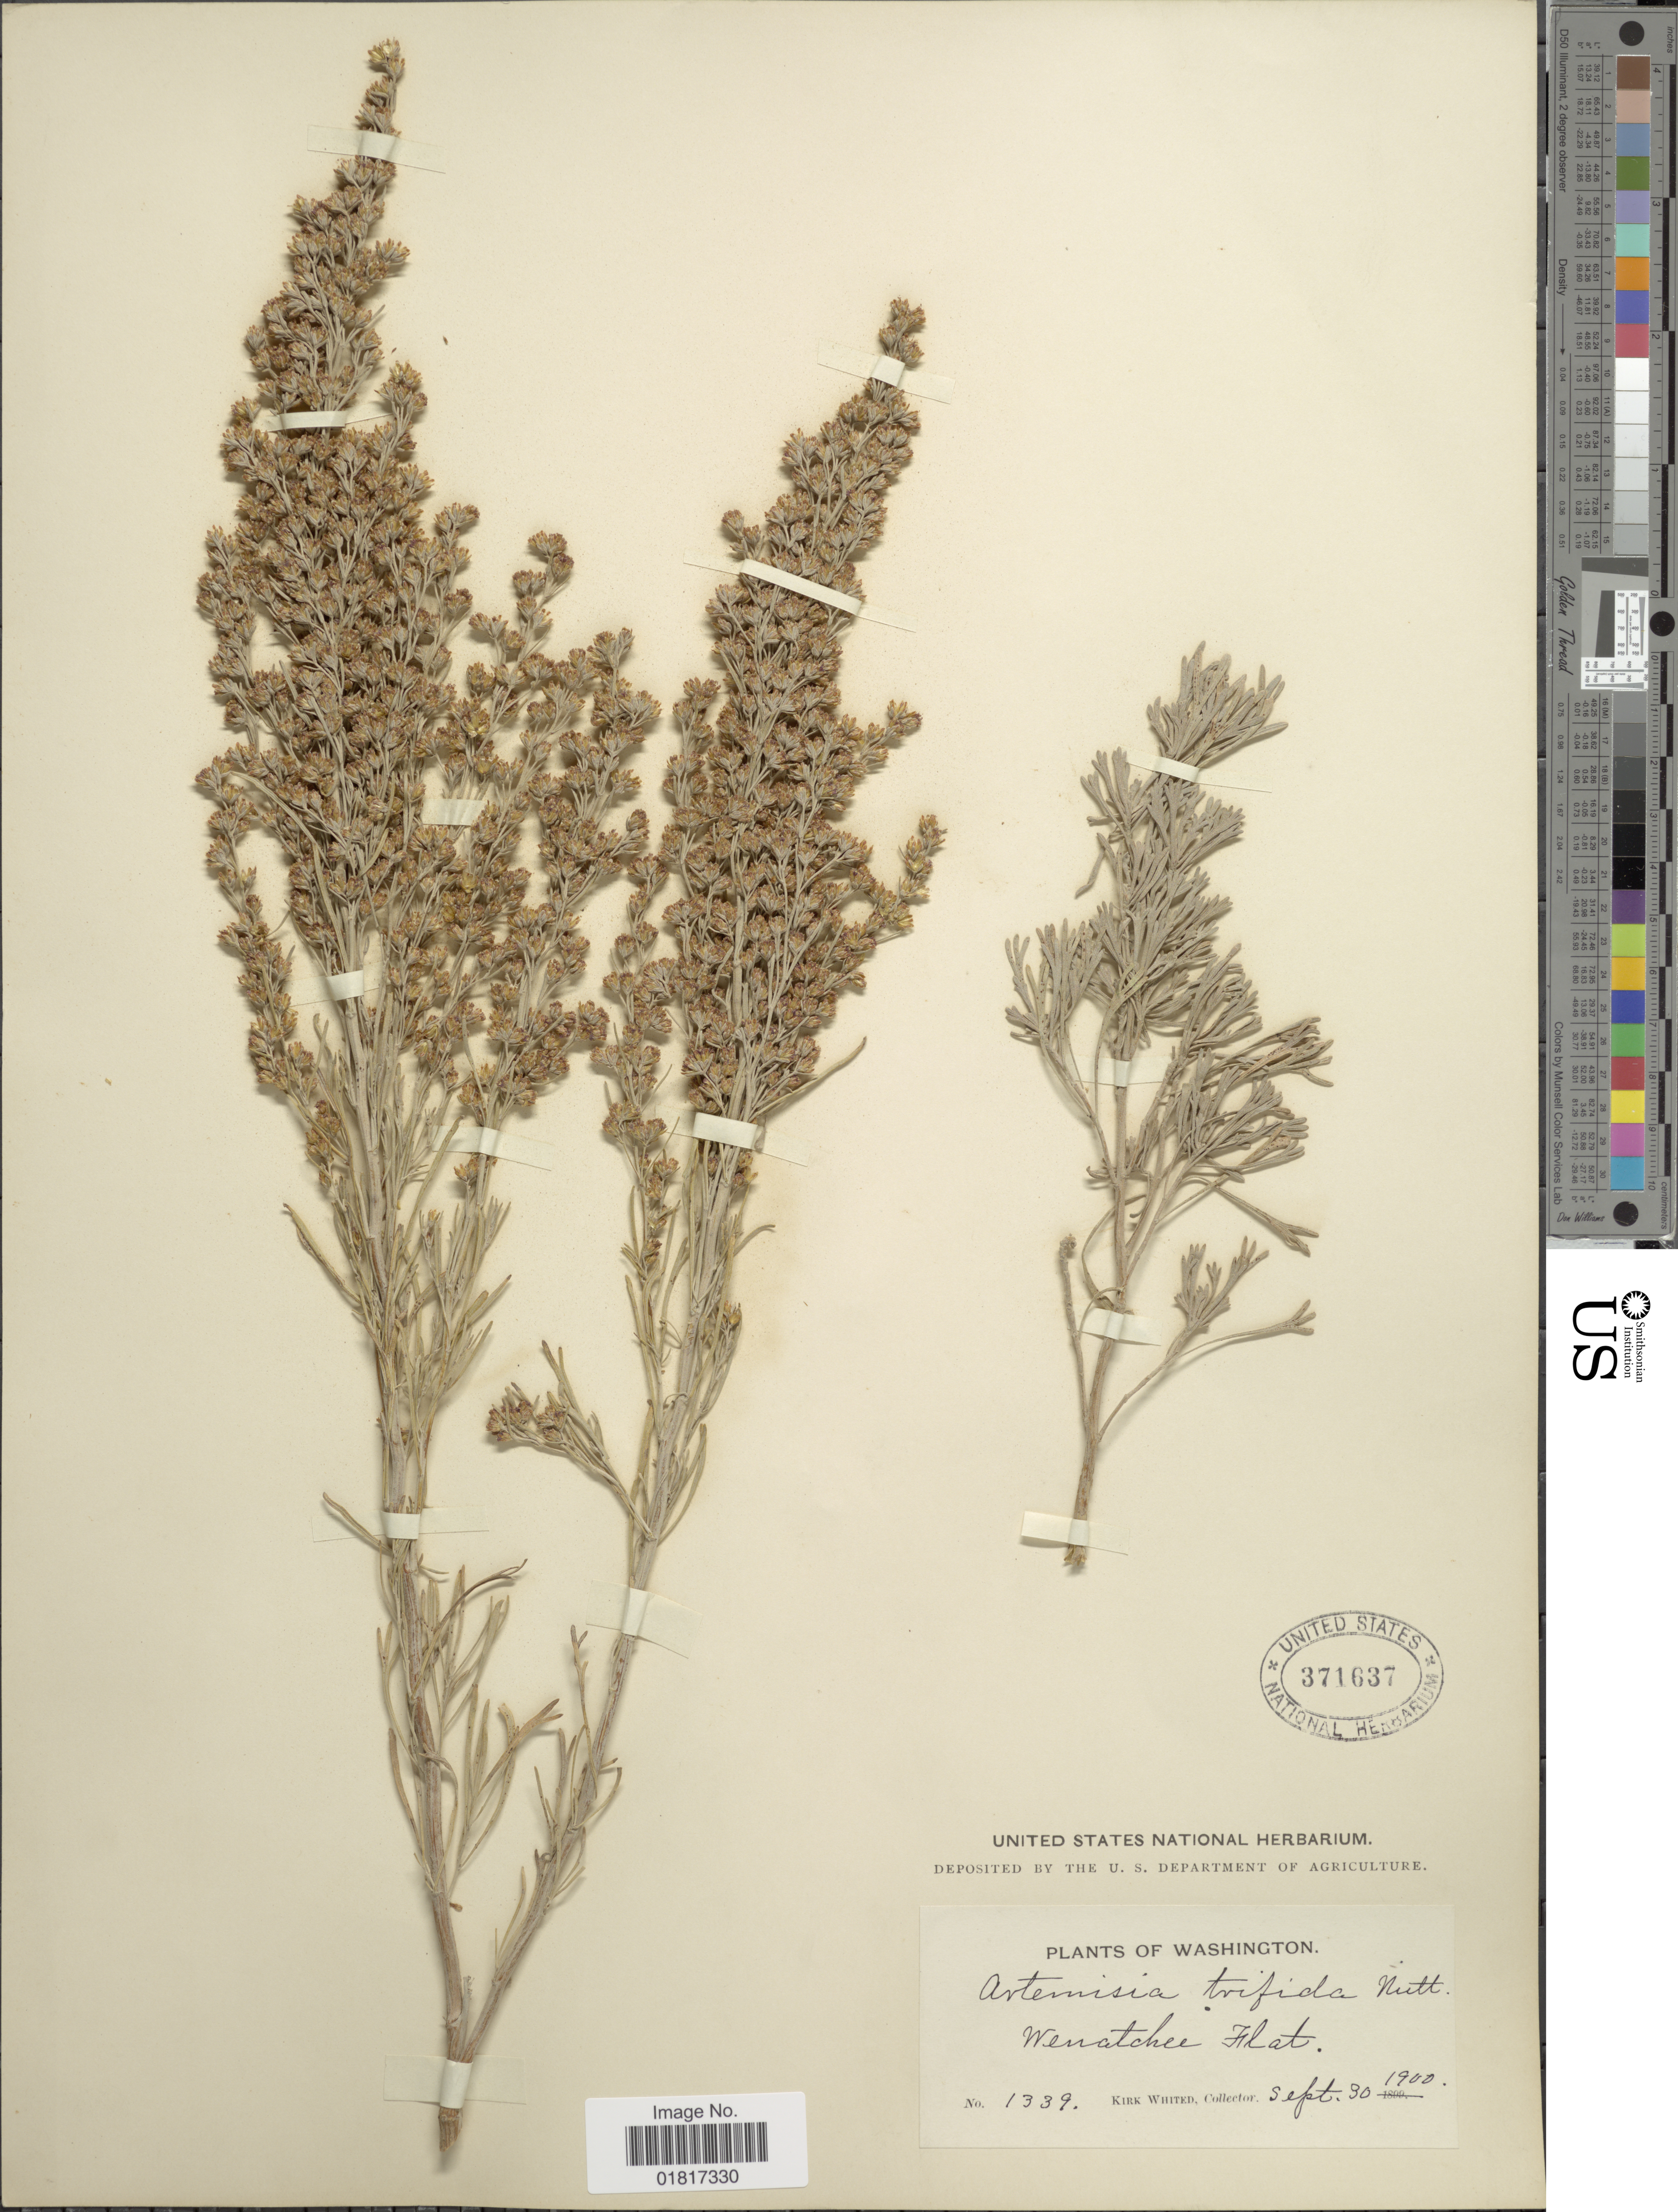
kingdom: Plantae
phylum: Tracheophyta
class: Magnoliopsida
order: Asterales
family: Asteraceae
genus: Artemisia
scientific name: Artemisia tripartita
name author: Rydb.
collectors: K. Whited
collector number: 1339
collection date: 1900-09-30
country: United States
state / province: Washington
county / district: Chelan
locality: Wenatchee Flat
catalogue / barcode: US 371637